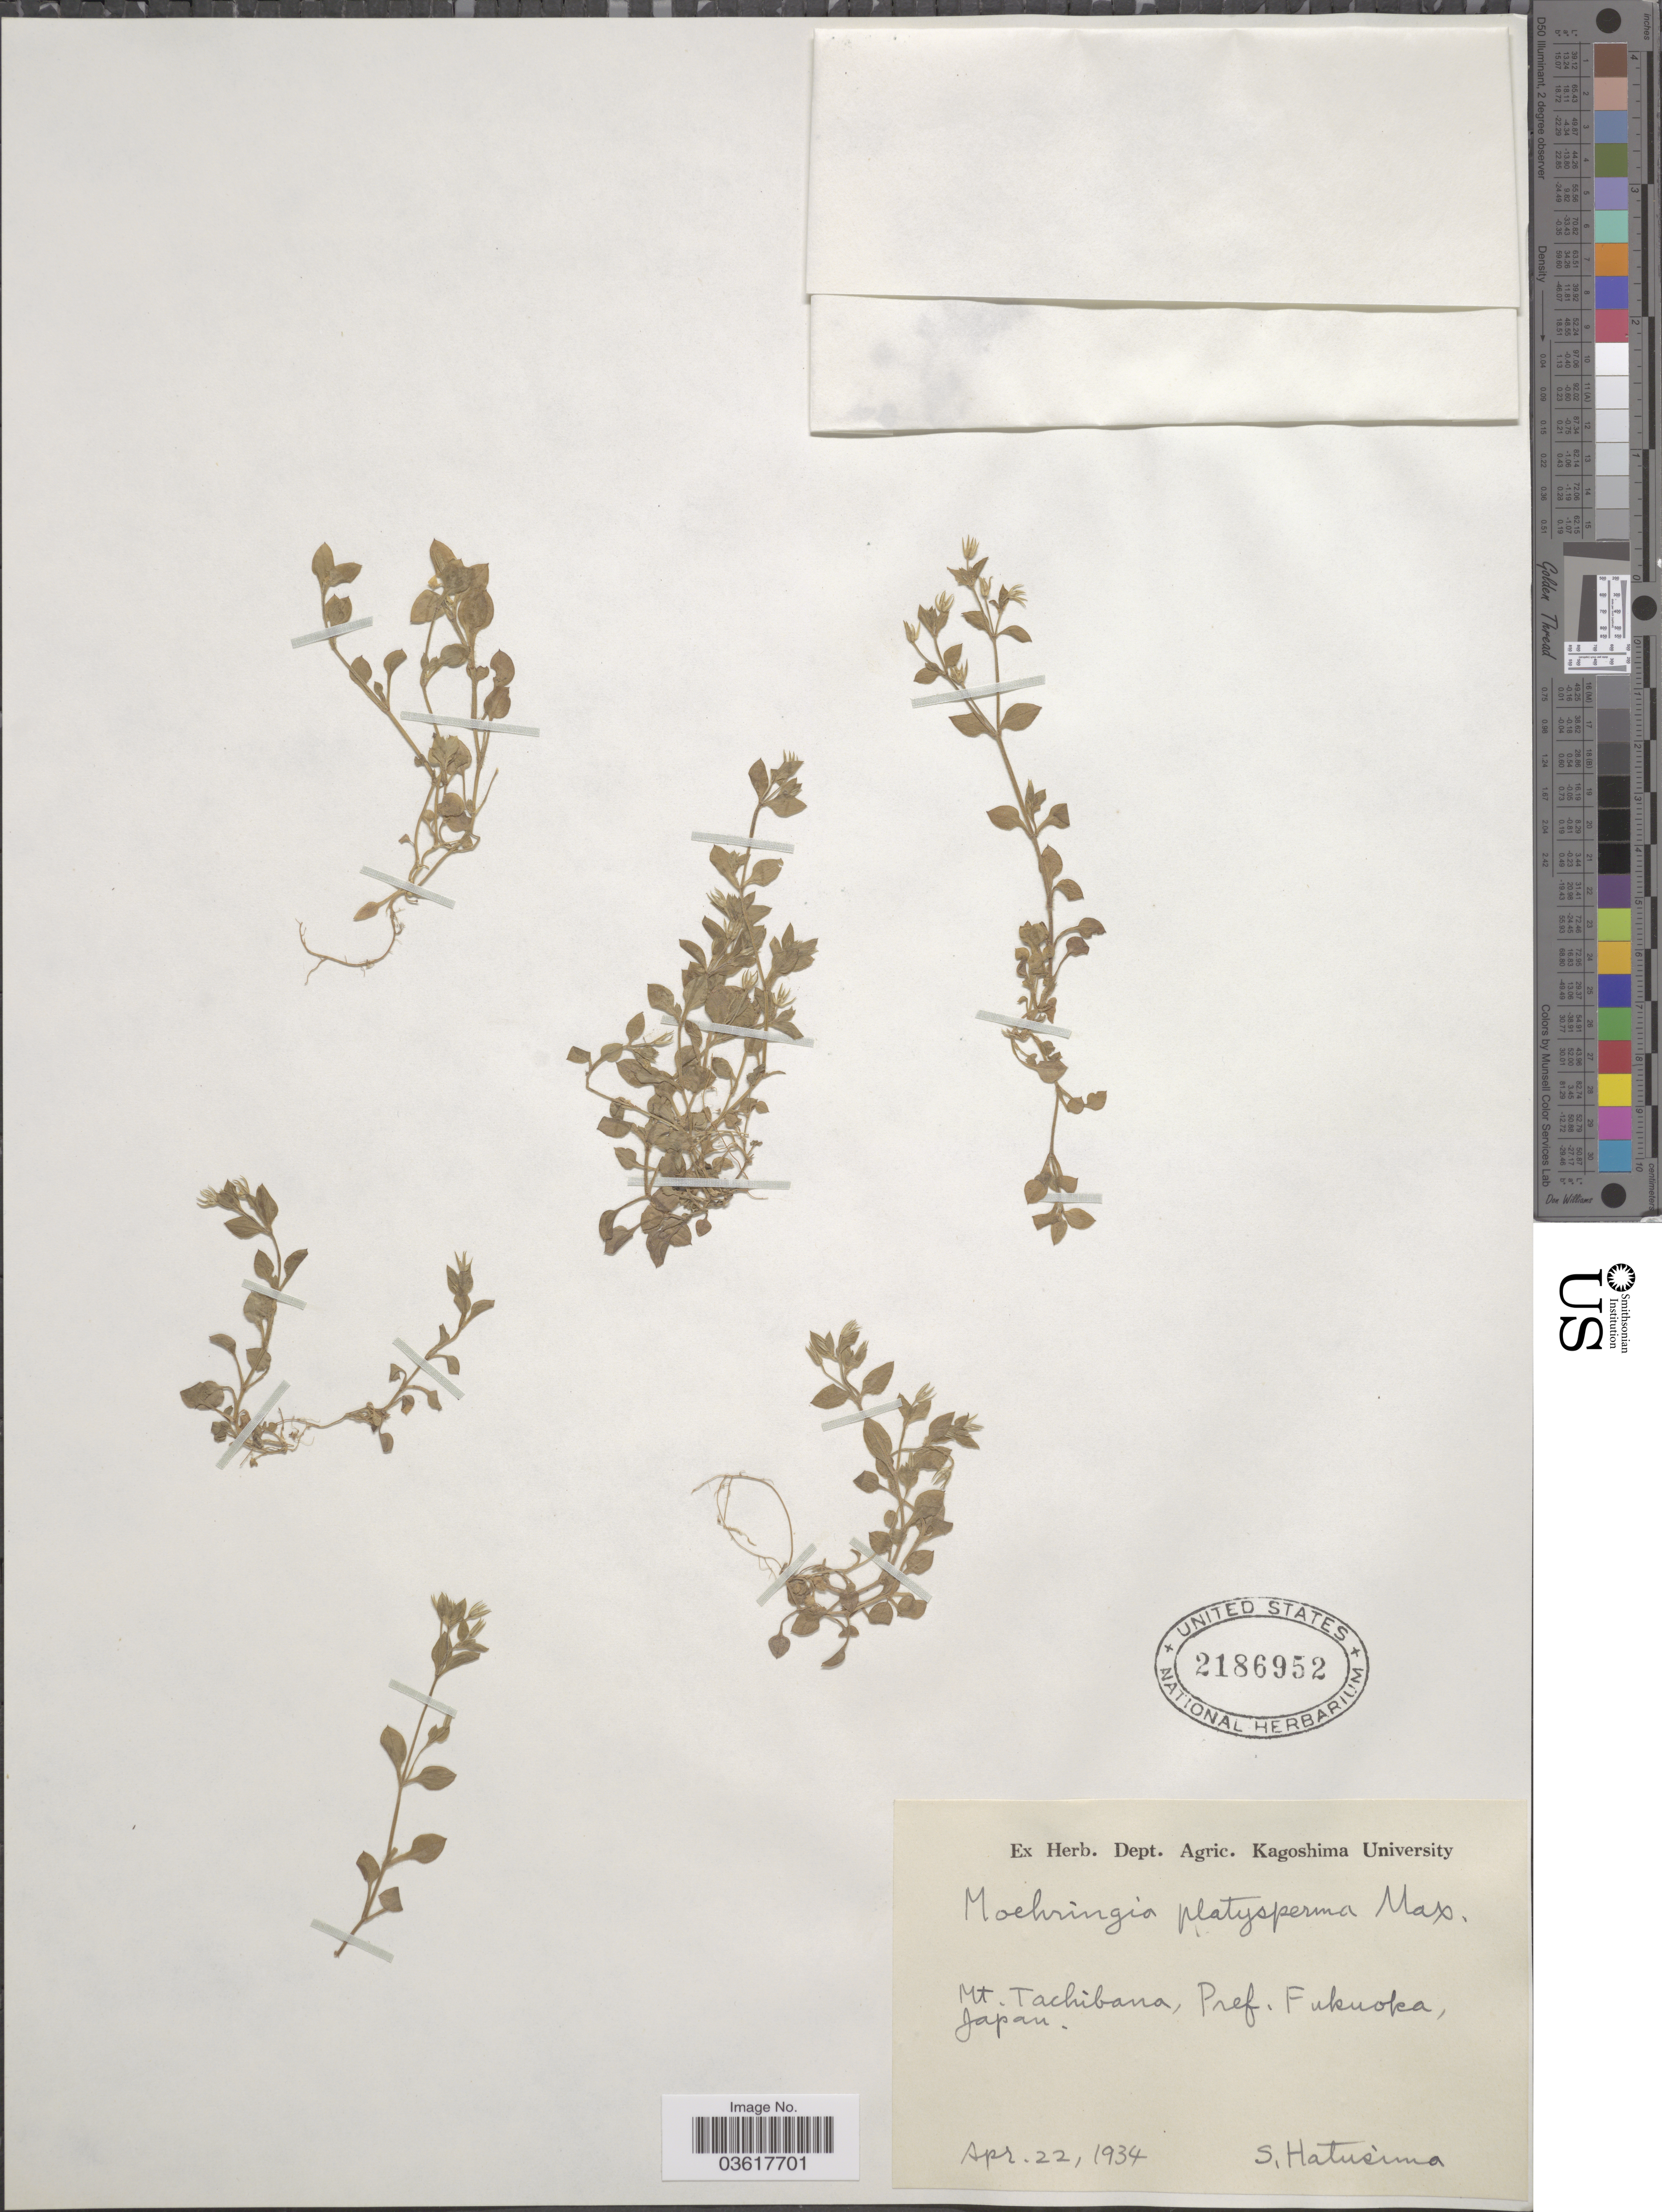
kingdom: Plantae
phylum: Tracheophyta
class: Magnoliopsida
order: Caryophyllales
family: Caryophyllaceae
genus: Moehringia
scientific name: Moehringia platysperma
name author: Maxim.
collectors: S. Hatusima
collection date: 1934-04-22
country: Japan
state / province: Hukuoka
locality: Mt. Tachibana, Pref. Fukuoka.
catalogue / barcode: US 2186952